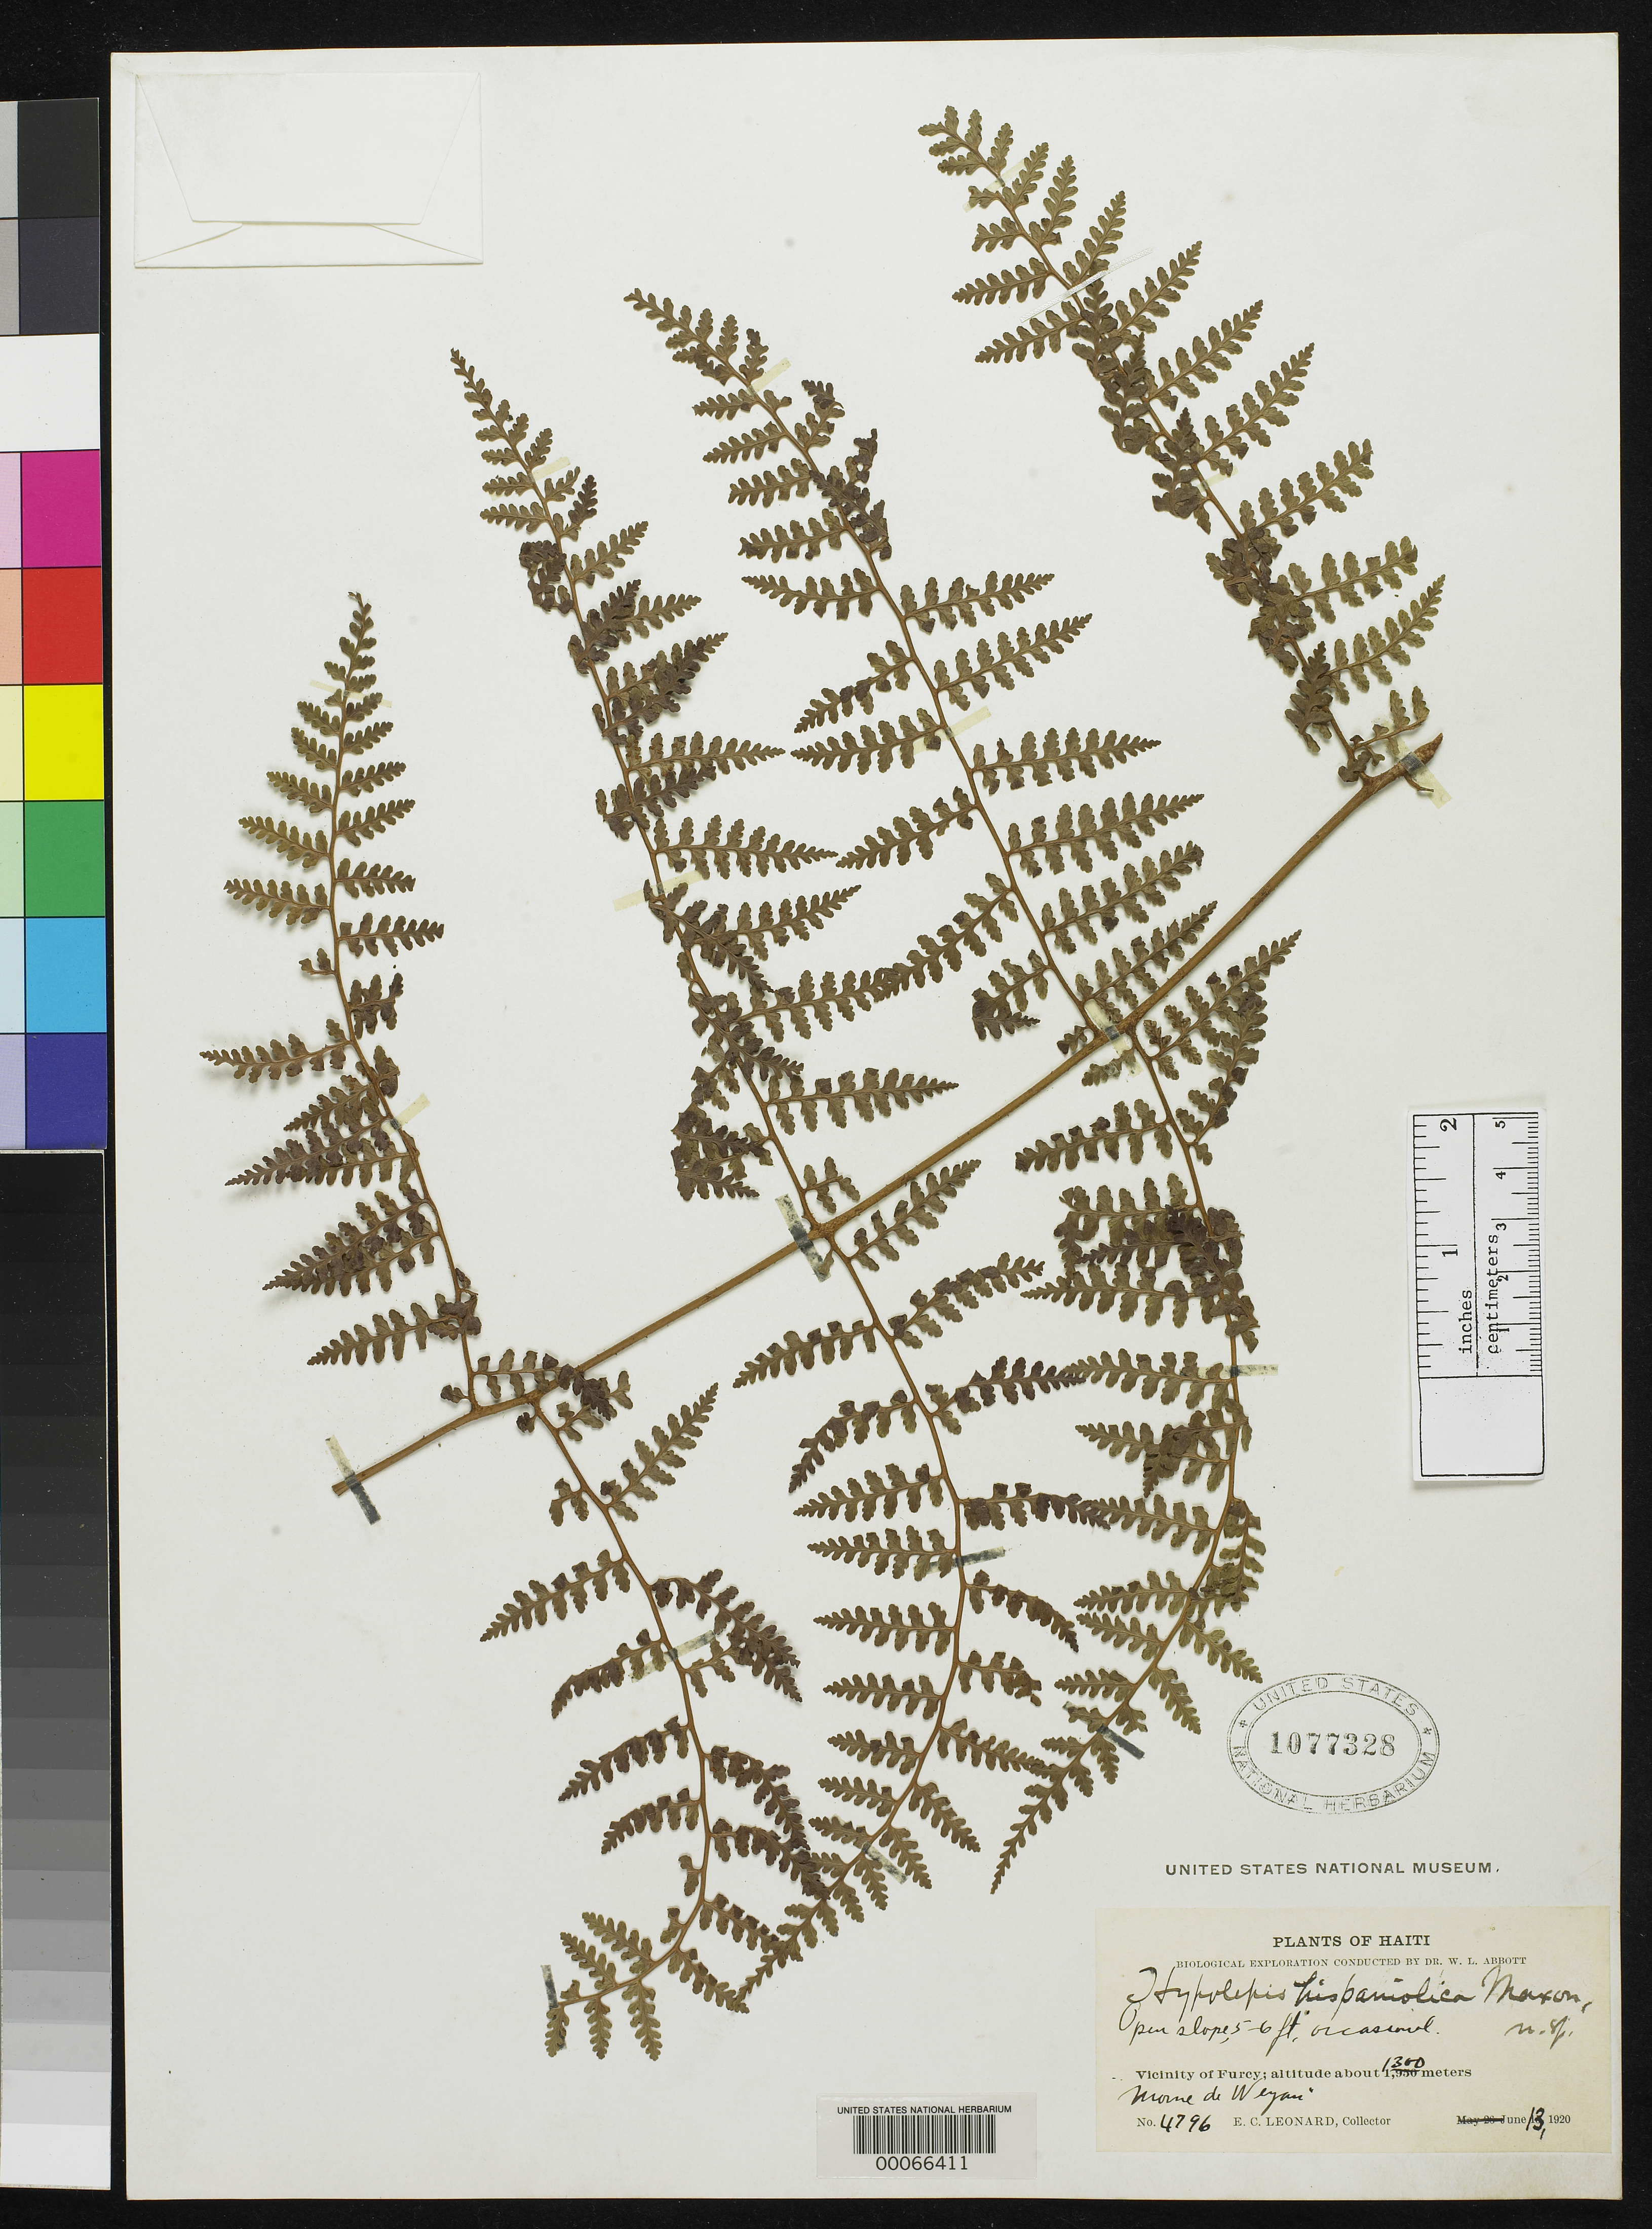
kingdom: Plantae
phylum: Tracheophyta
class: Polypodiopsida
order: Polypodiales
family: Dennstaedtiaceae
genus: Hypolepis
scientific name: Hypolepis hispaniolica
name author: Maxon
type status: Holotype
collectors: E. C. Leonard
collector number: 4796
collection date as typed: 13 Jun 1920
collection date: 1920-06-13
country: Haiti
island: Hispaniola Island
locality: Vicinity of Furcy, Morne de Weyan.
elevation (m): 1300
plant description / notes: Holotype comprises sheets 1077327, 1077328 & 1077329.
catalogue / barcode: US 1077328